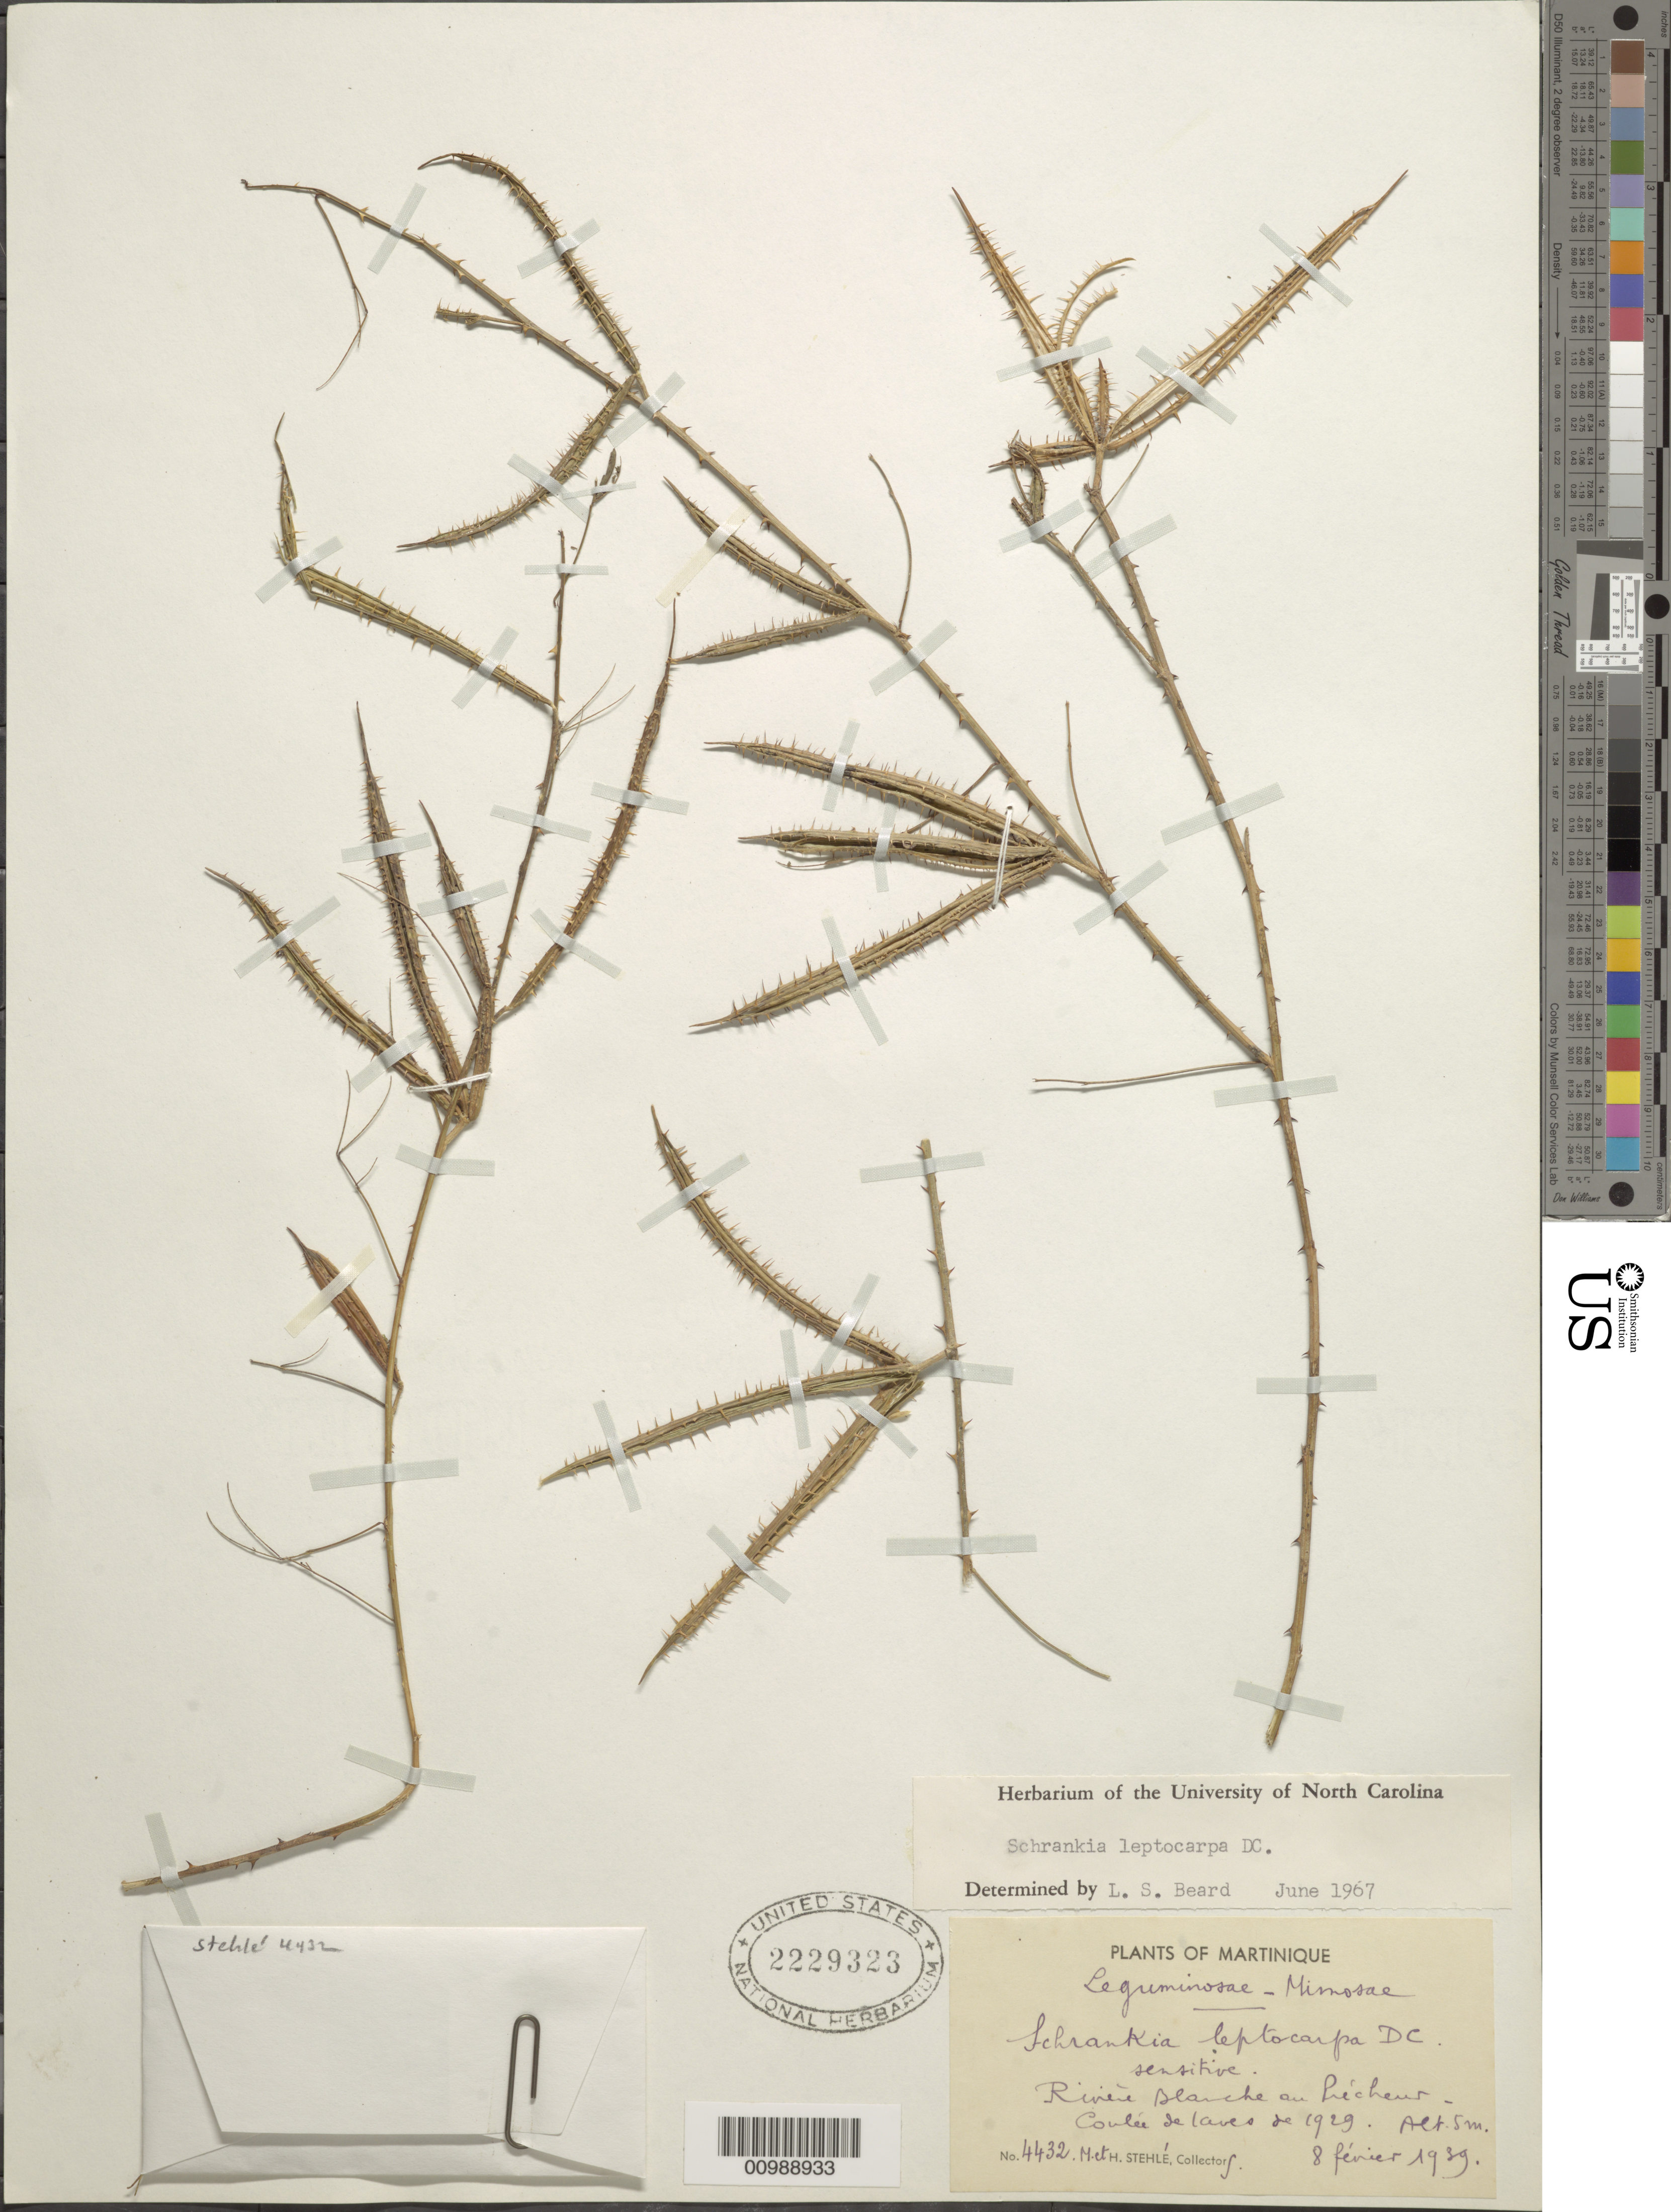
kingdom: Plantae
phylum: Tracheophyta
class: Magnoliopsida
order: Fabales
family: Fabaceae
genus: Mimosa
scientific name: Mimosa candollei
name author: R. Grether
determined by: Strong, Mark T., (BOT), Smithsonian Institution - National Museum of Natural History (UNITED STATES)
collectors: H. Stehlé & M. Stehlé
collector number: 4432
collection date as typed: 08 Feb 1939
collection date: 1939-02-08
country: Martinique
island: Martinique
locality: Riviere Blanche au Pecheur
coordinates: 0 N, 0 E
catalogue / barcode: US 2229323